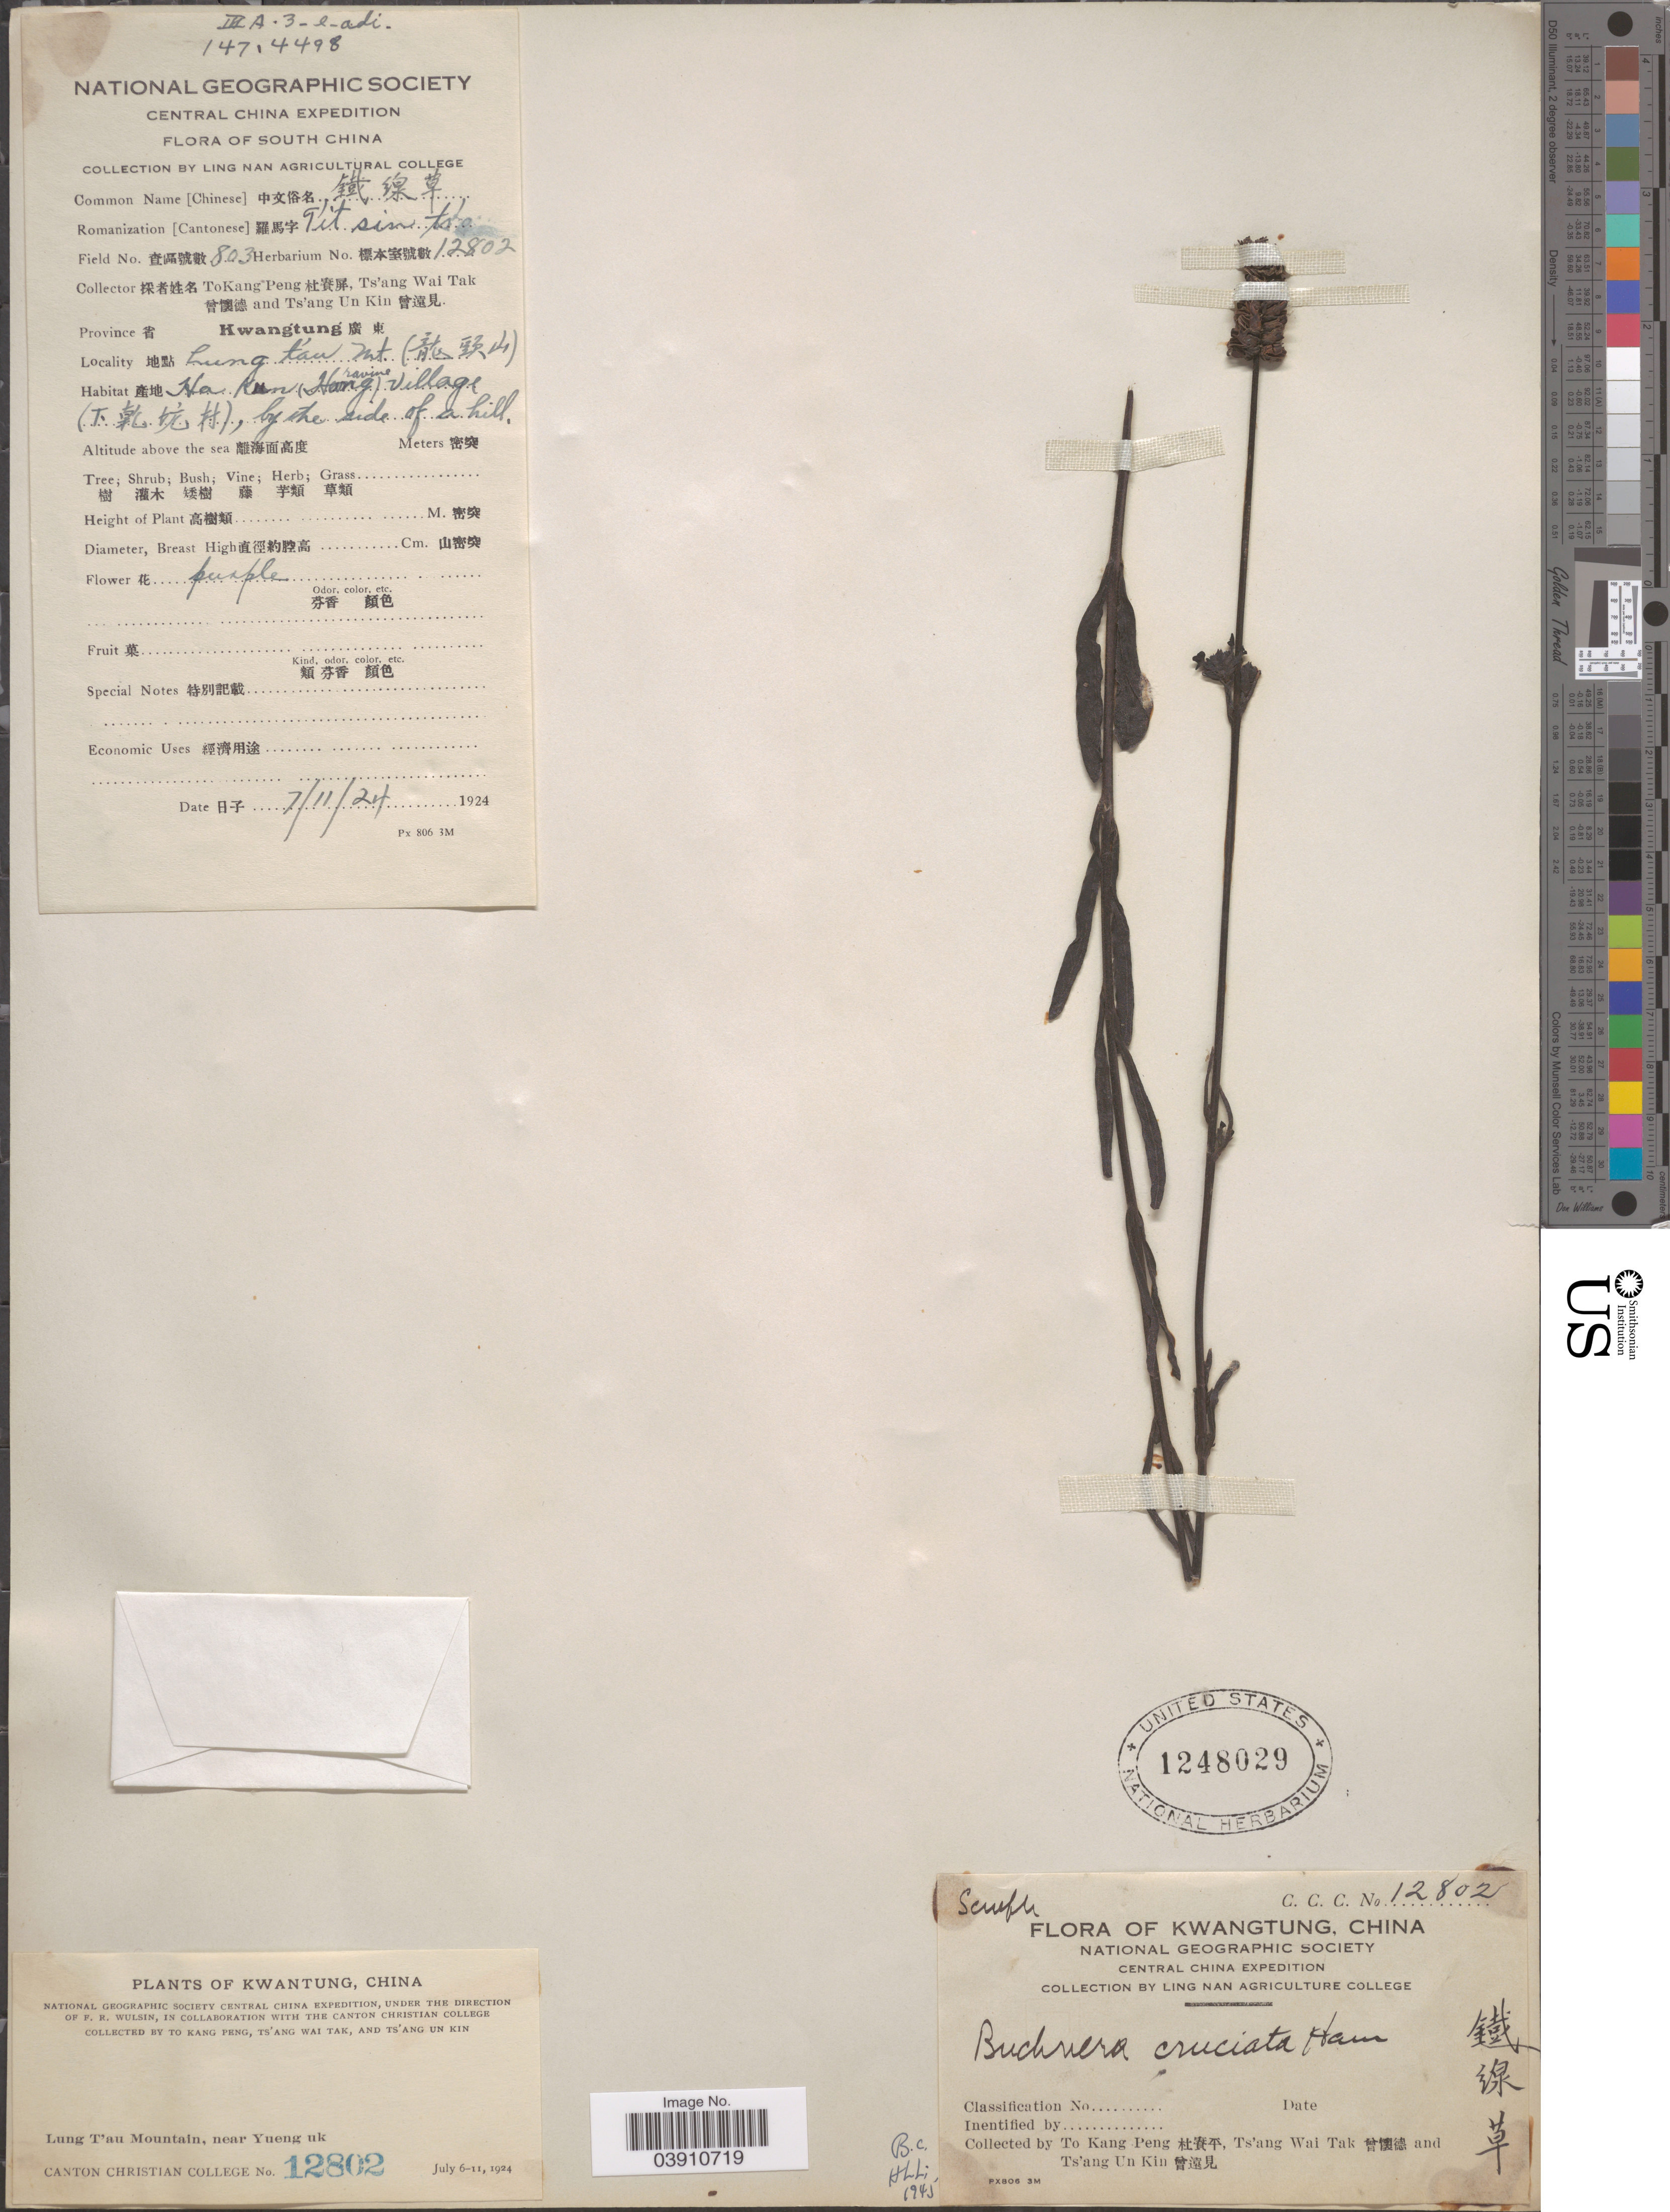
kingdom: Plantae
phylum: Tracheophyta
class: Magnoliopsida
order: Lamiales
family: Orobanchaceae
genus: Buchnera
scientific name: Buchnera cruciata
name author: Ham.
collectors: T. K. Peng, W. T. Tsang & U. K. Tsang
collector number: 12802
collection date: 1924-07-11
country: China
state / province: Guangdong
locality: Kwantung. South China. Province Kwangtung. Lung t'an Mt. (X).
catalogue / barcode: US 1248029